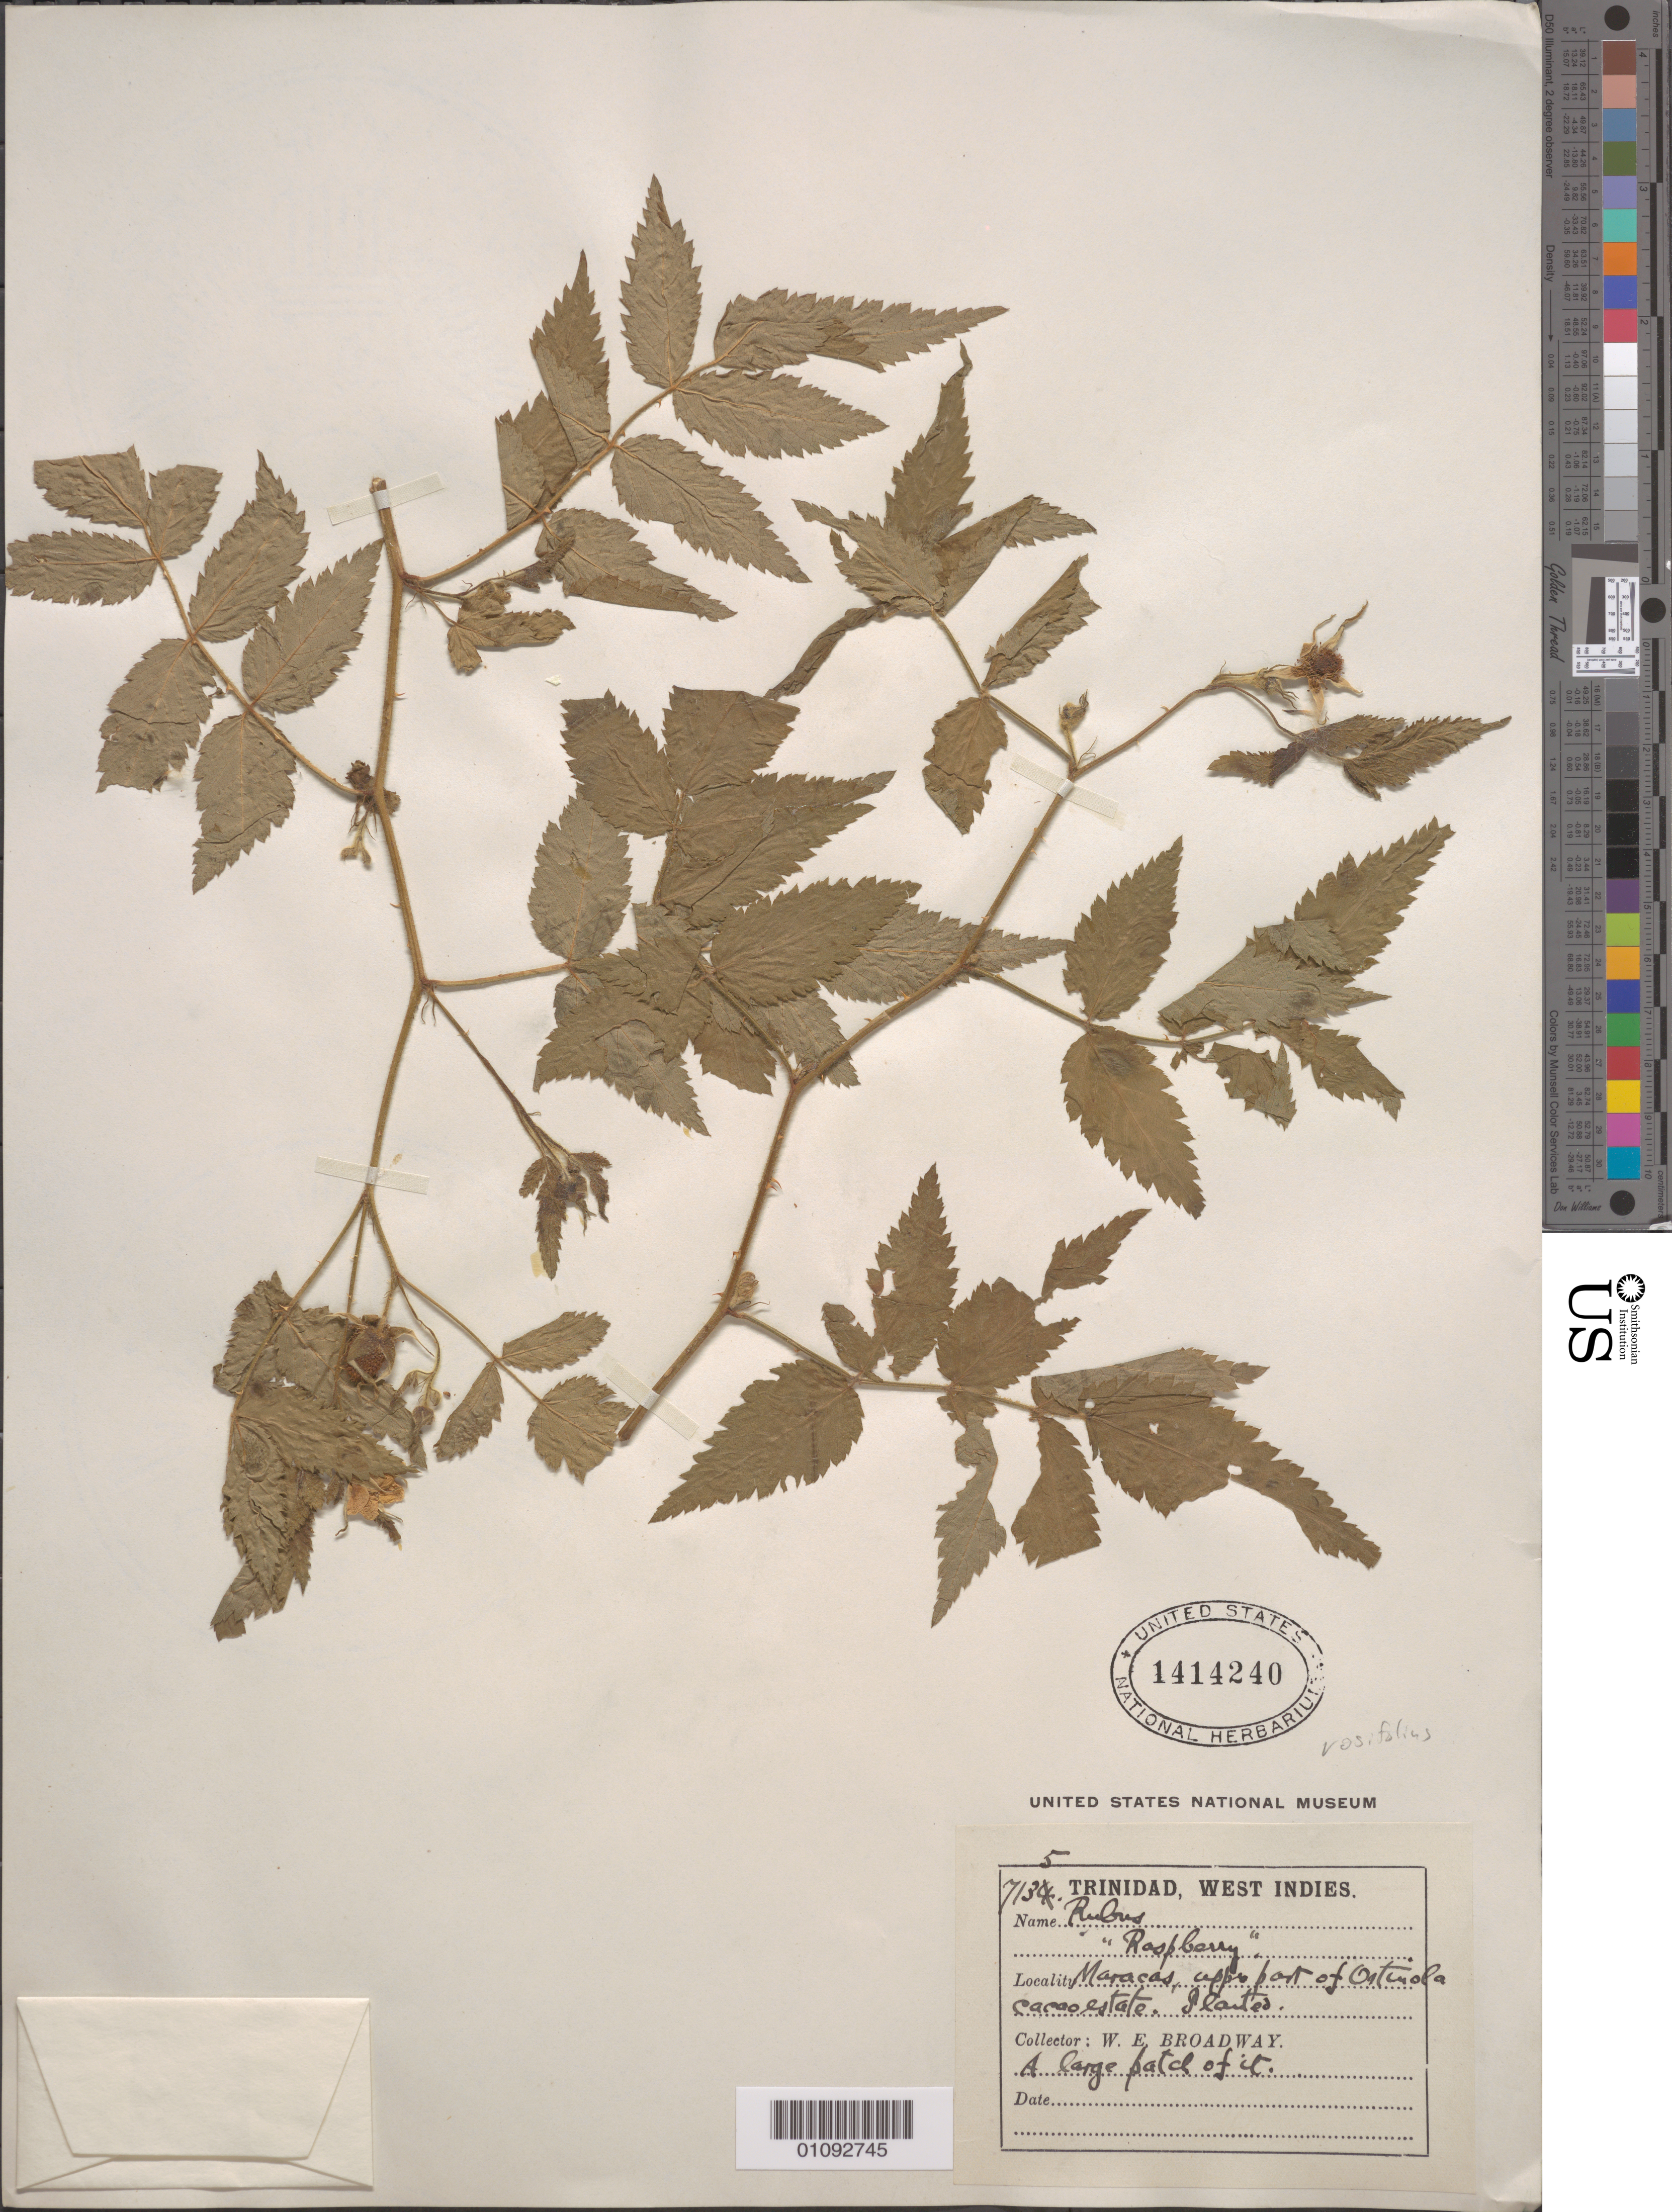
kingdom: Plantae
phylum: Tracheophyta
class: Magnoliopsida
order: Rosales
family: Rosaceae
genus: Rubus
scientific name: Rubus rosifolius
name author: Sm.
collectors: W. E. Broadway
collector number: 7135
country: Trinidad and Tobago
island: Trinidad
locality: Maracas, upper part of Ontinola(?) cacao estate.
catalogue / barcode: US 1414240